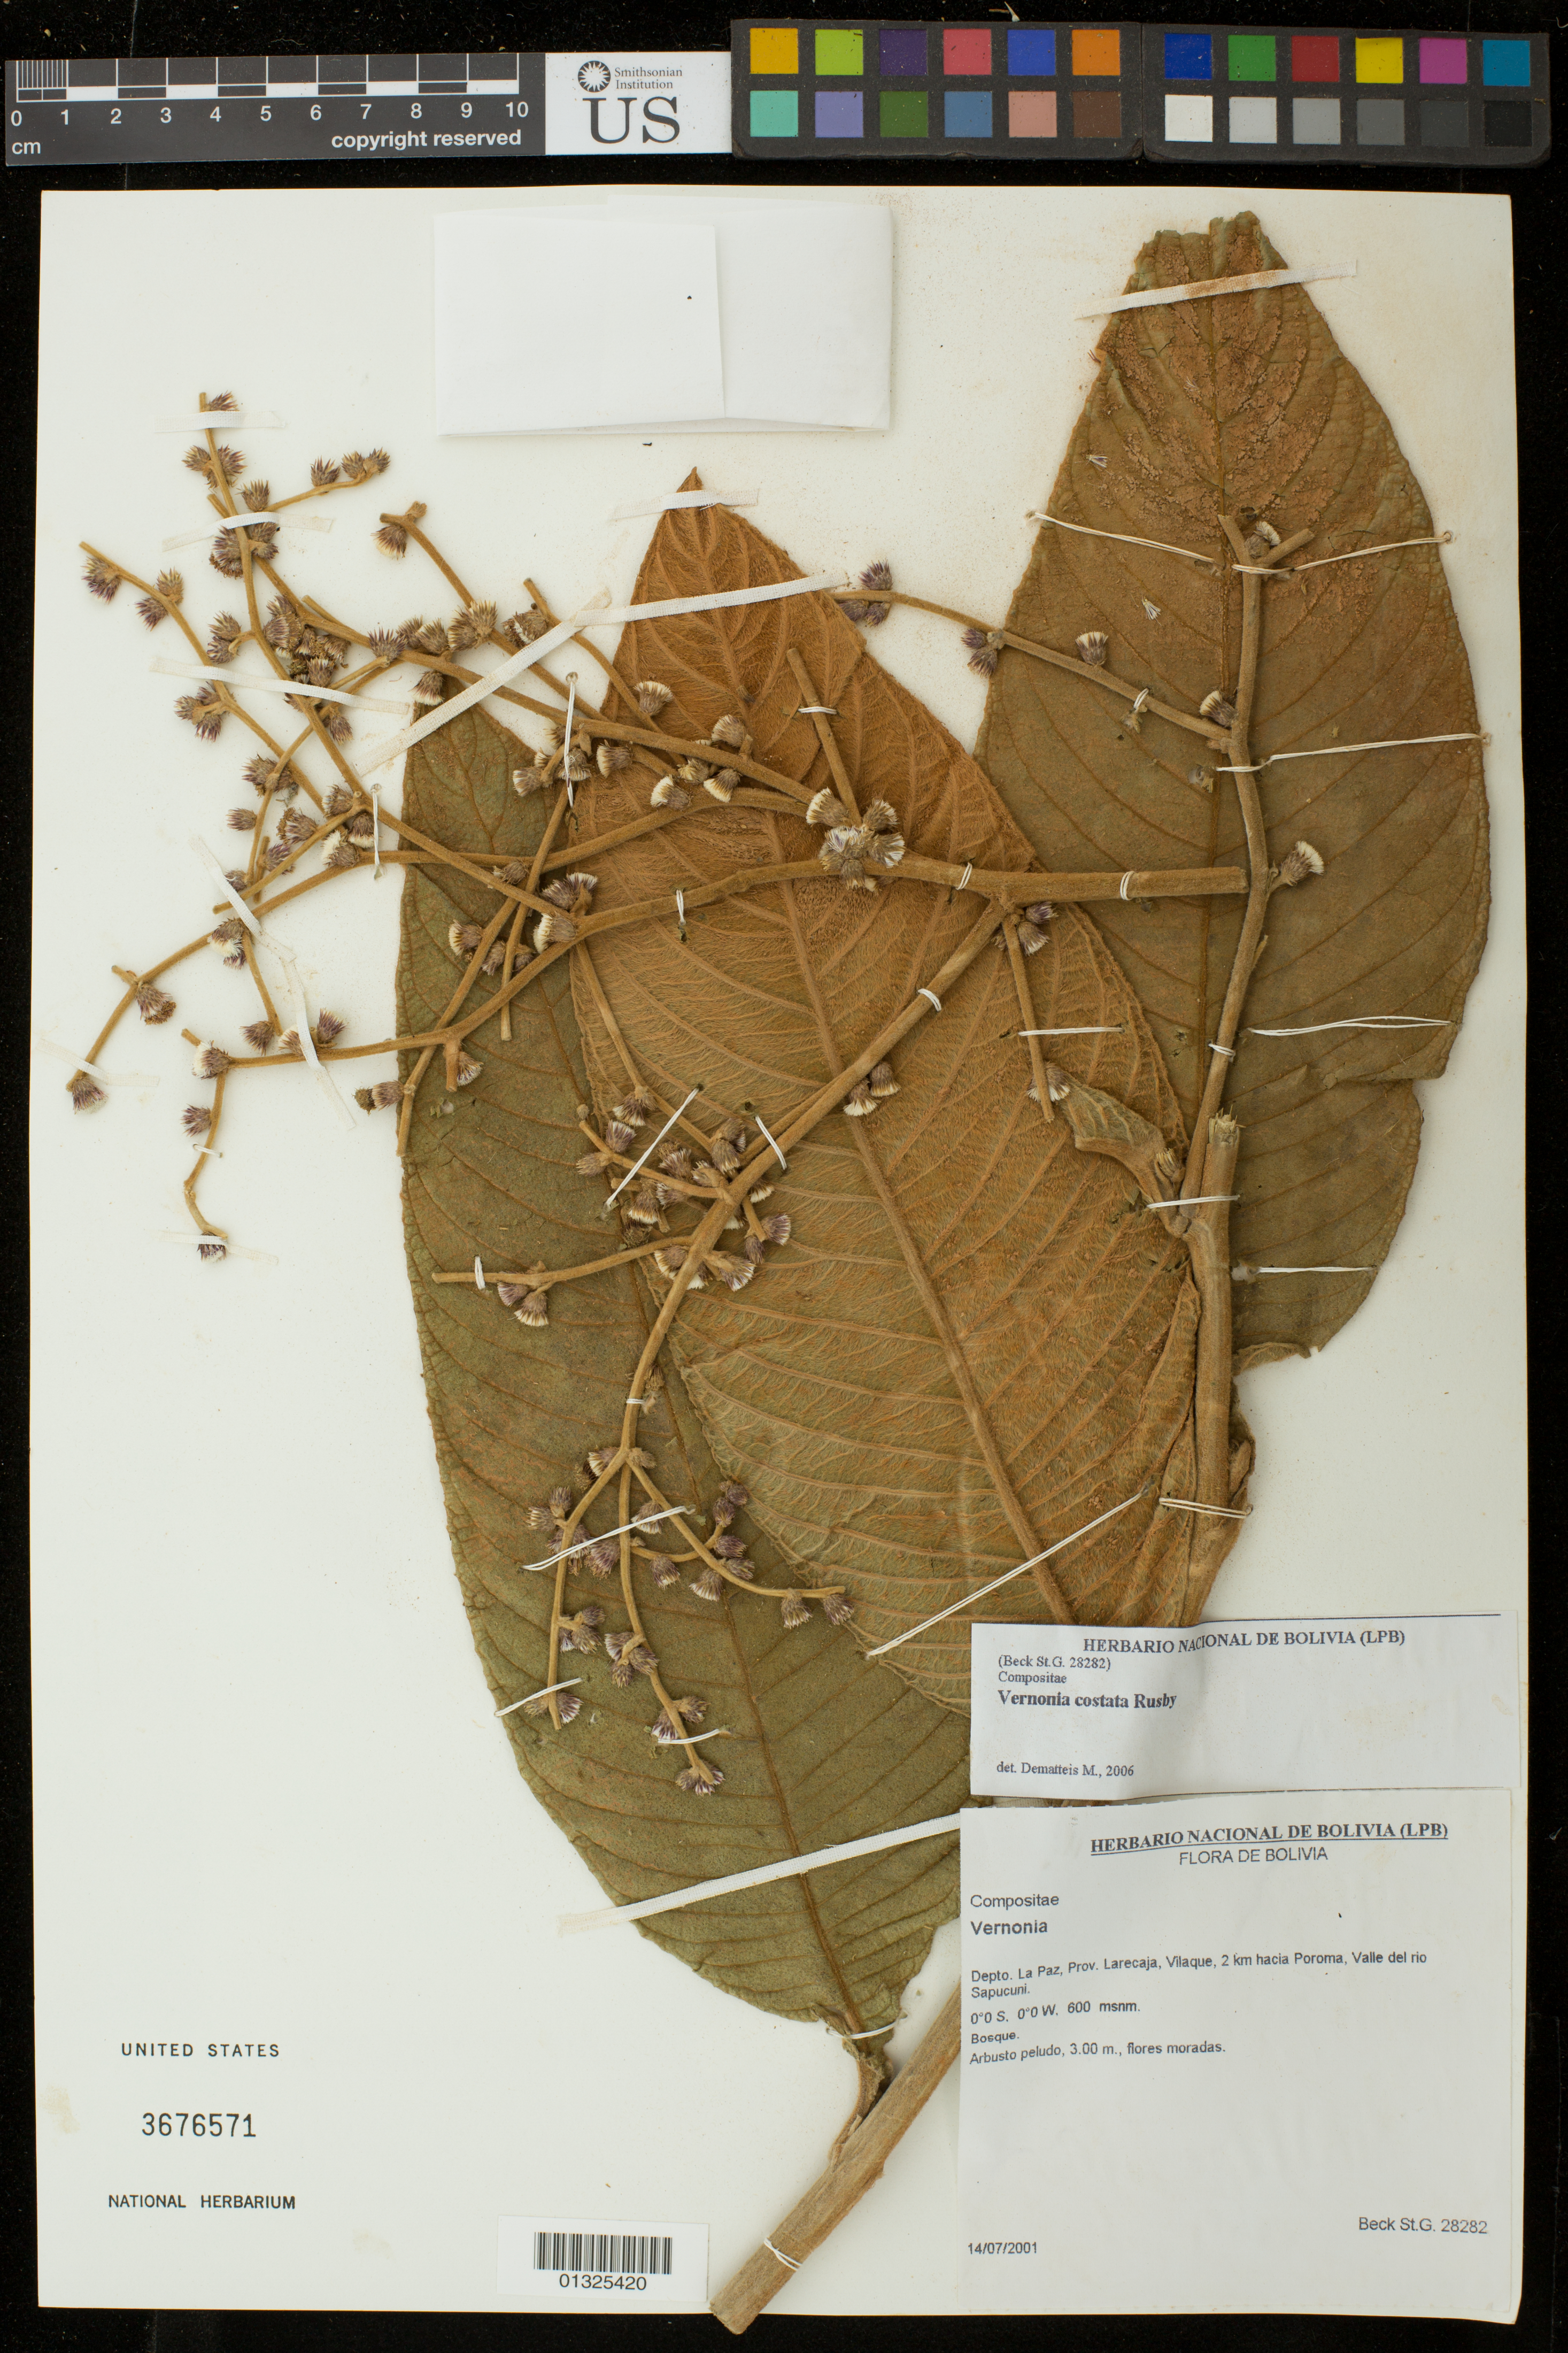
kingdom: Plantae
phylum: Tracheophyta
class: Magnoliopsida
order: Asterales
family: Asteraceae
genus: Lessingianthus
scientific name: Lessingianthus rubricaulis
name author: (Humb. & Bonpl.) H. Rob.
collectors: S. G. Beck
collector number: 28282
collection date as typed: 14 Jul 2001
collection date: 2001-07-14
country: Bolivia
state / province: La Paz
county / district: Larecaja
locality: Vilaque, 2 km hacia Poroma, Valle del rio Sapucuni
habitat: Bosque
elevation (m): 600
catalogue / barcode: US 3676571